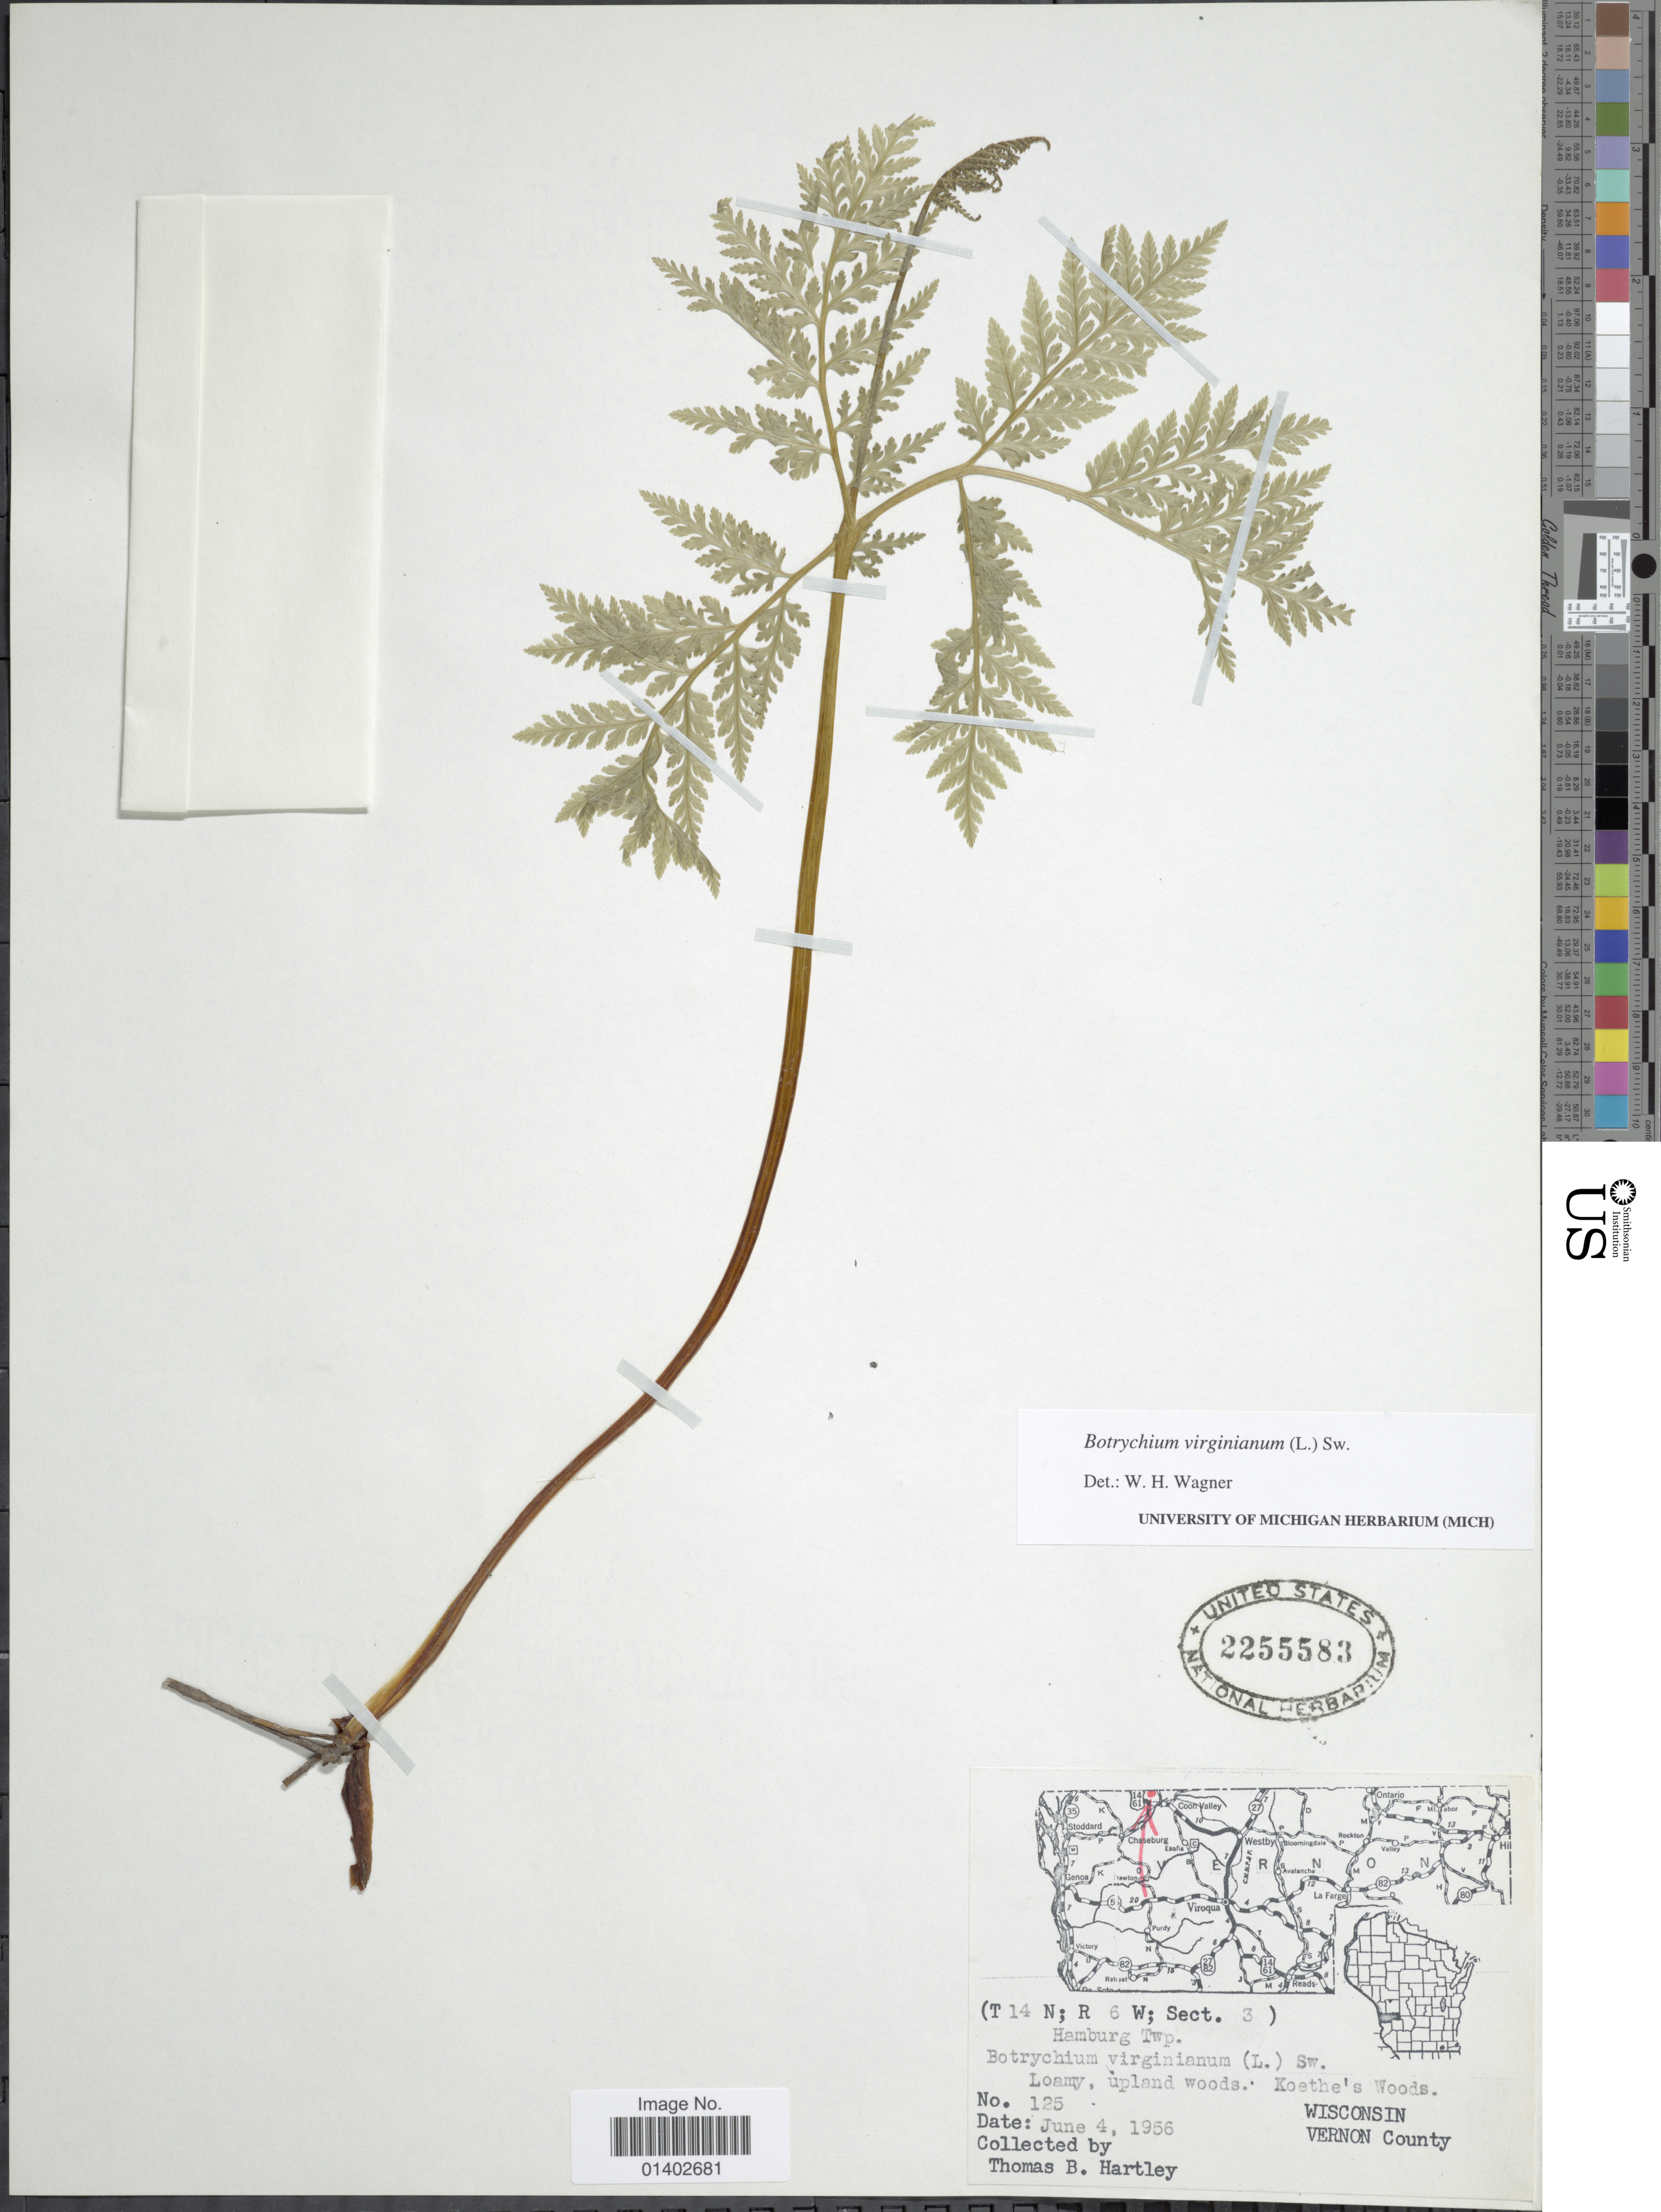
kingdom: Plantae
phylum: Tracheophyta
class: Polypodiopsida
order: Ophioglossales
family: Ophioglossaceae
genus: Botrychium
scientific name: Botrychium virginianum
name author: (L.) Sw.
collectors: T. B. Hartley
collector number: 125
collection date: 1956-06-04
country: United States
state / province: Wisconsin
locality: Loamy, upland woods, Koethe's Woods, Vernon County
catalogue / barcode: US 2255583